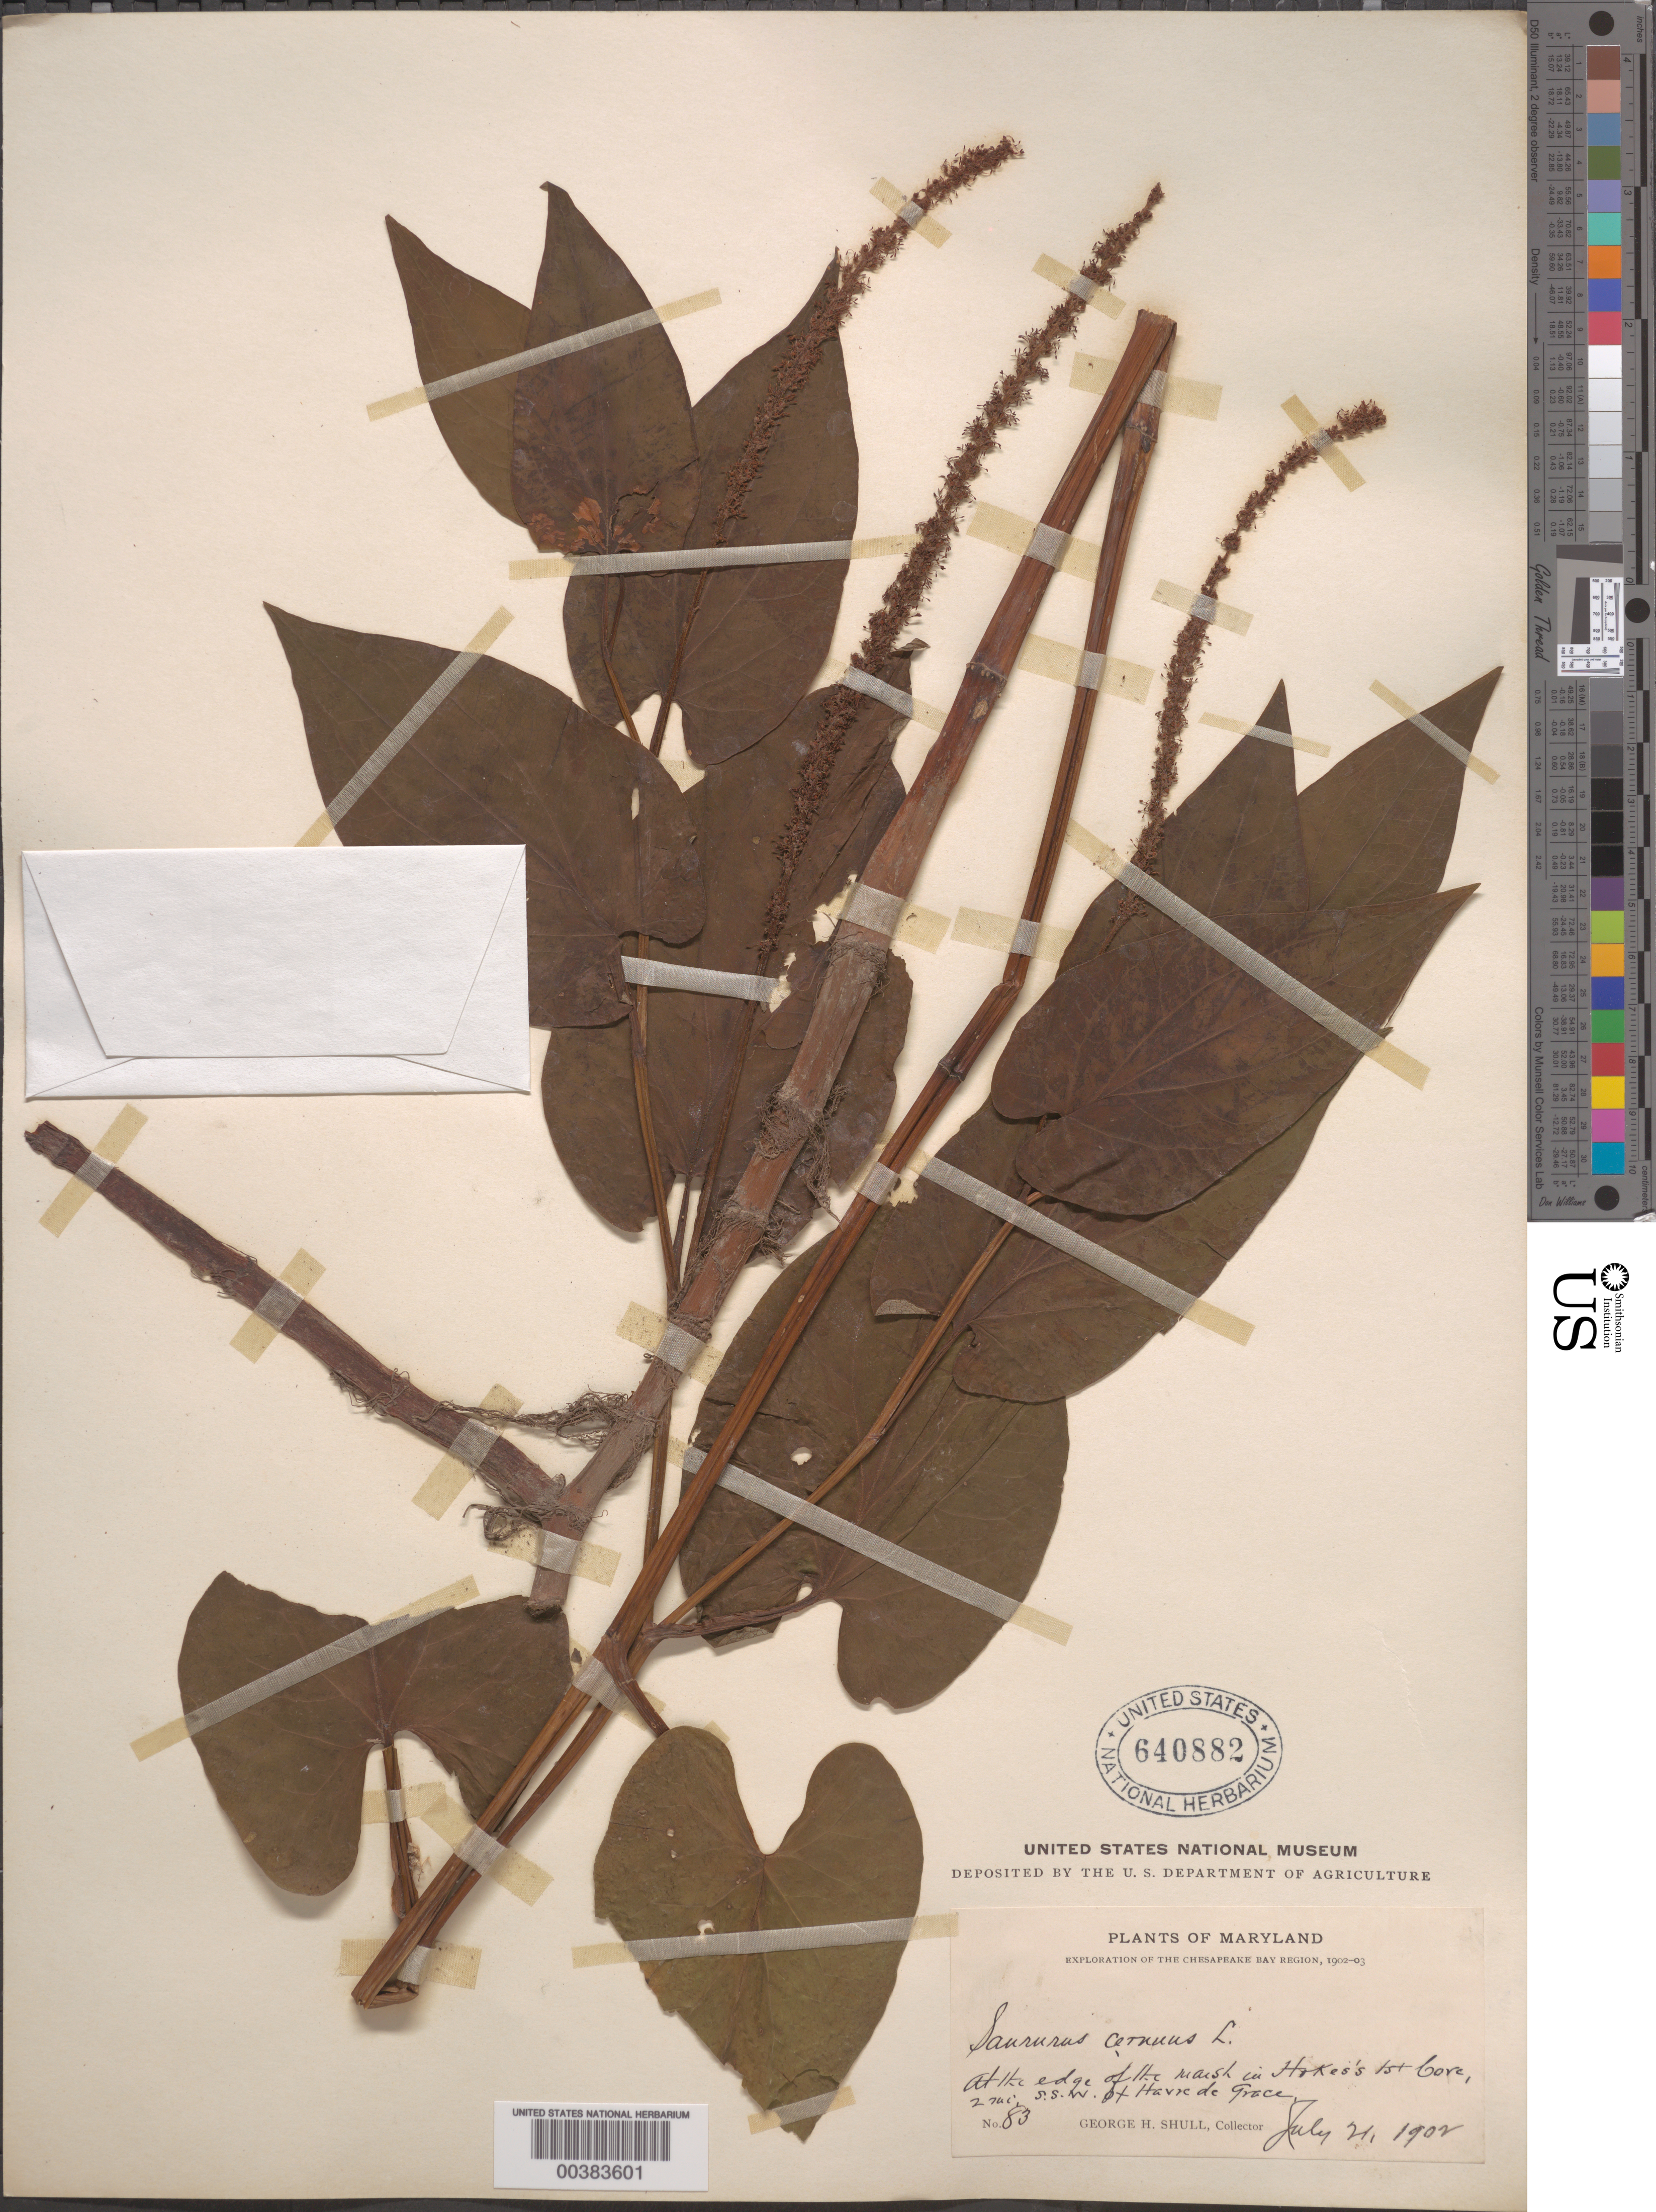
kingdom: Plantae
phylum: Tracheophyta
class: Magnoliopsida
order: Piperales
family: Saururaceae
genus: Saururus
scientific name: Saururus cernuus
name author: L.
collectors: G. H. Shull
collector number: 83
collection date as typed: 21 Jul 1902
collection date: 1902-07-21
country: United States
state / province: Maryland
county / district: Harford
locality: SSW of Havre de Grace, Hokes's 1st Cove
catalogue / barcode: US 640882